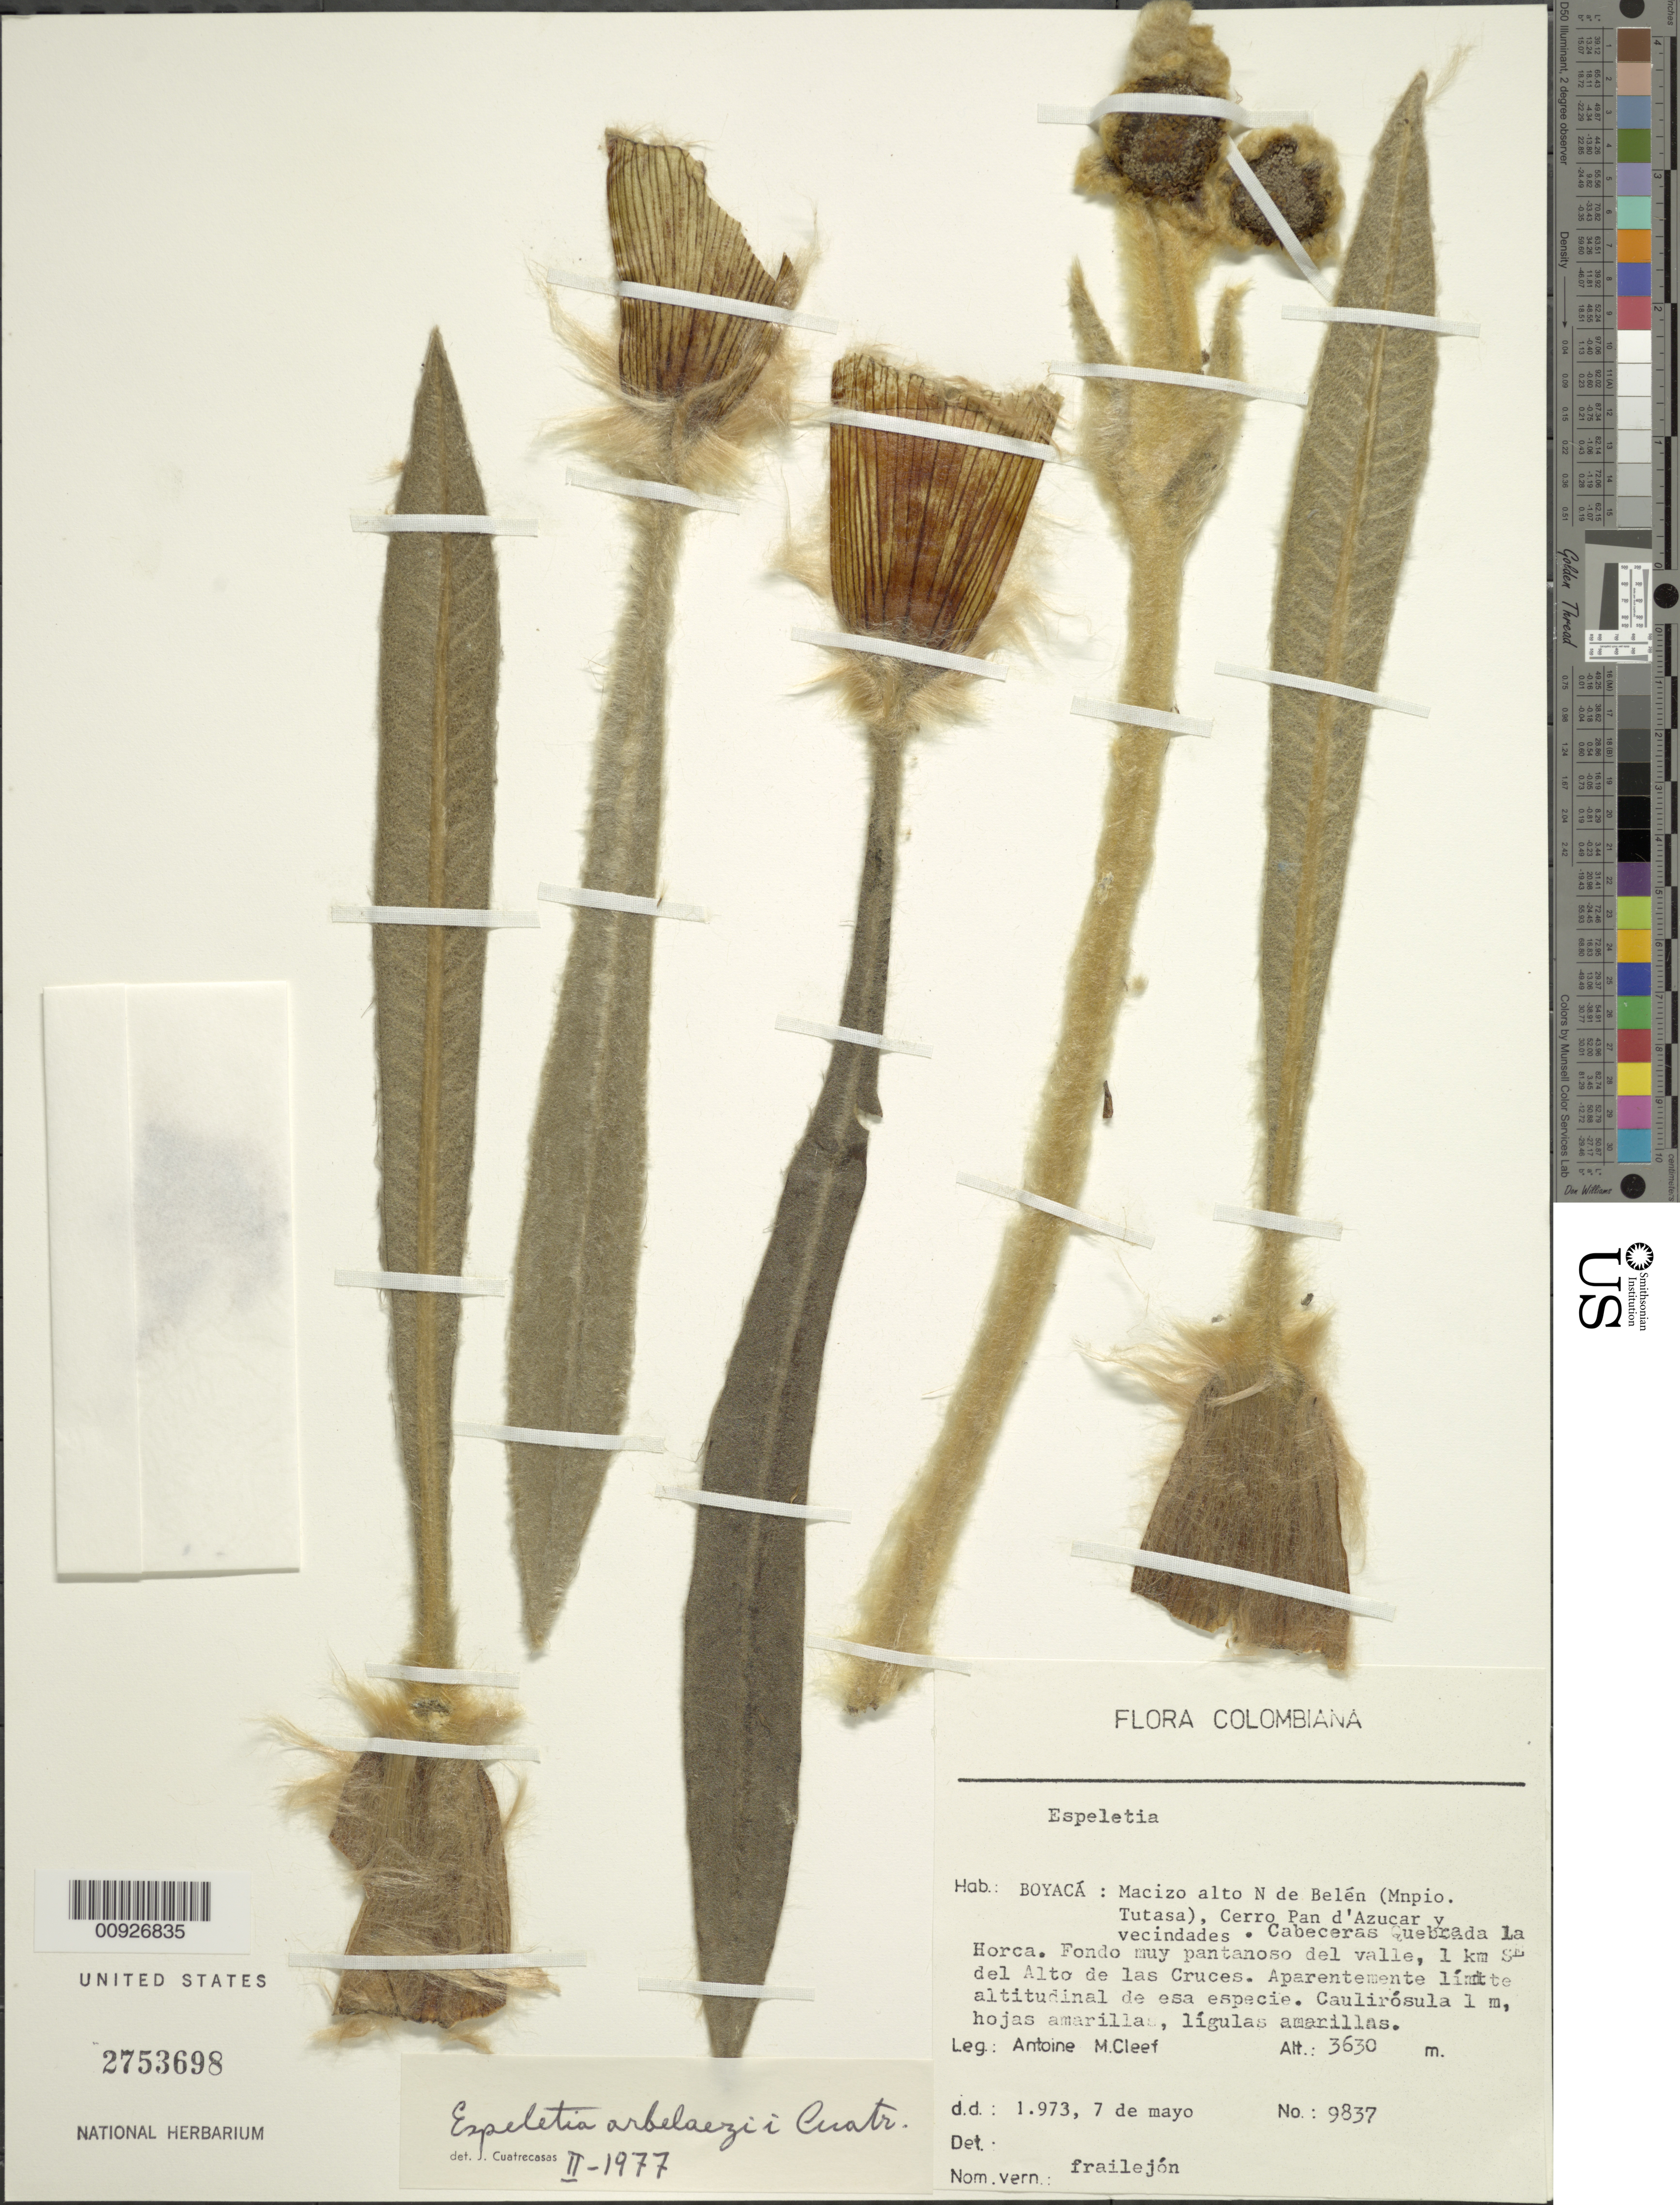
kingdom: Plantae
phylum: Tracheophyta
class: Magnoliopsida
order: Asterales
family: Asteraceae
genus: Espeletia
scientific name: Espeletia arbelaezii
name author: Cuatrec.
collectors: A. M. Cleef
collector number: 9837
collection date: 1973-05-07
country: Colombia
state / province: Boyacá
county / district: Tutazá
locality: Macizo alto N de Belén, Cerro Pan de Azúcar y vecindades. Cabeceras Quebrada La. Horca. Fondo muy pantanoso del valle, 1 km SE del Alto de las Cruces.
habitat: Horca. Fondo muy pantanoso del valle, 1 km SE del Alto de las Cruces. Aparentemente lïmite altitudinal de la especie.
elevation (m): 3630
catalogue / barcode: US 2753698